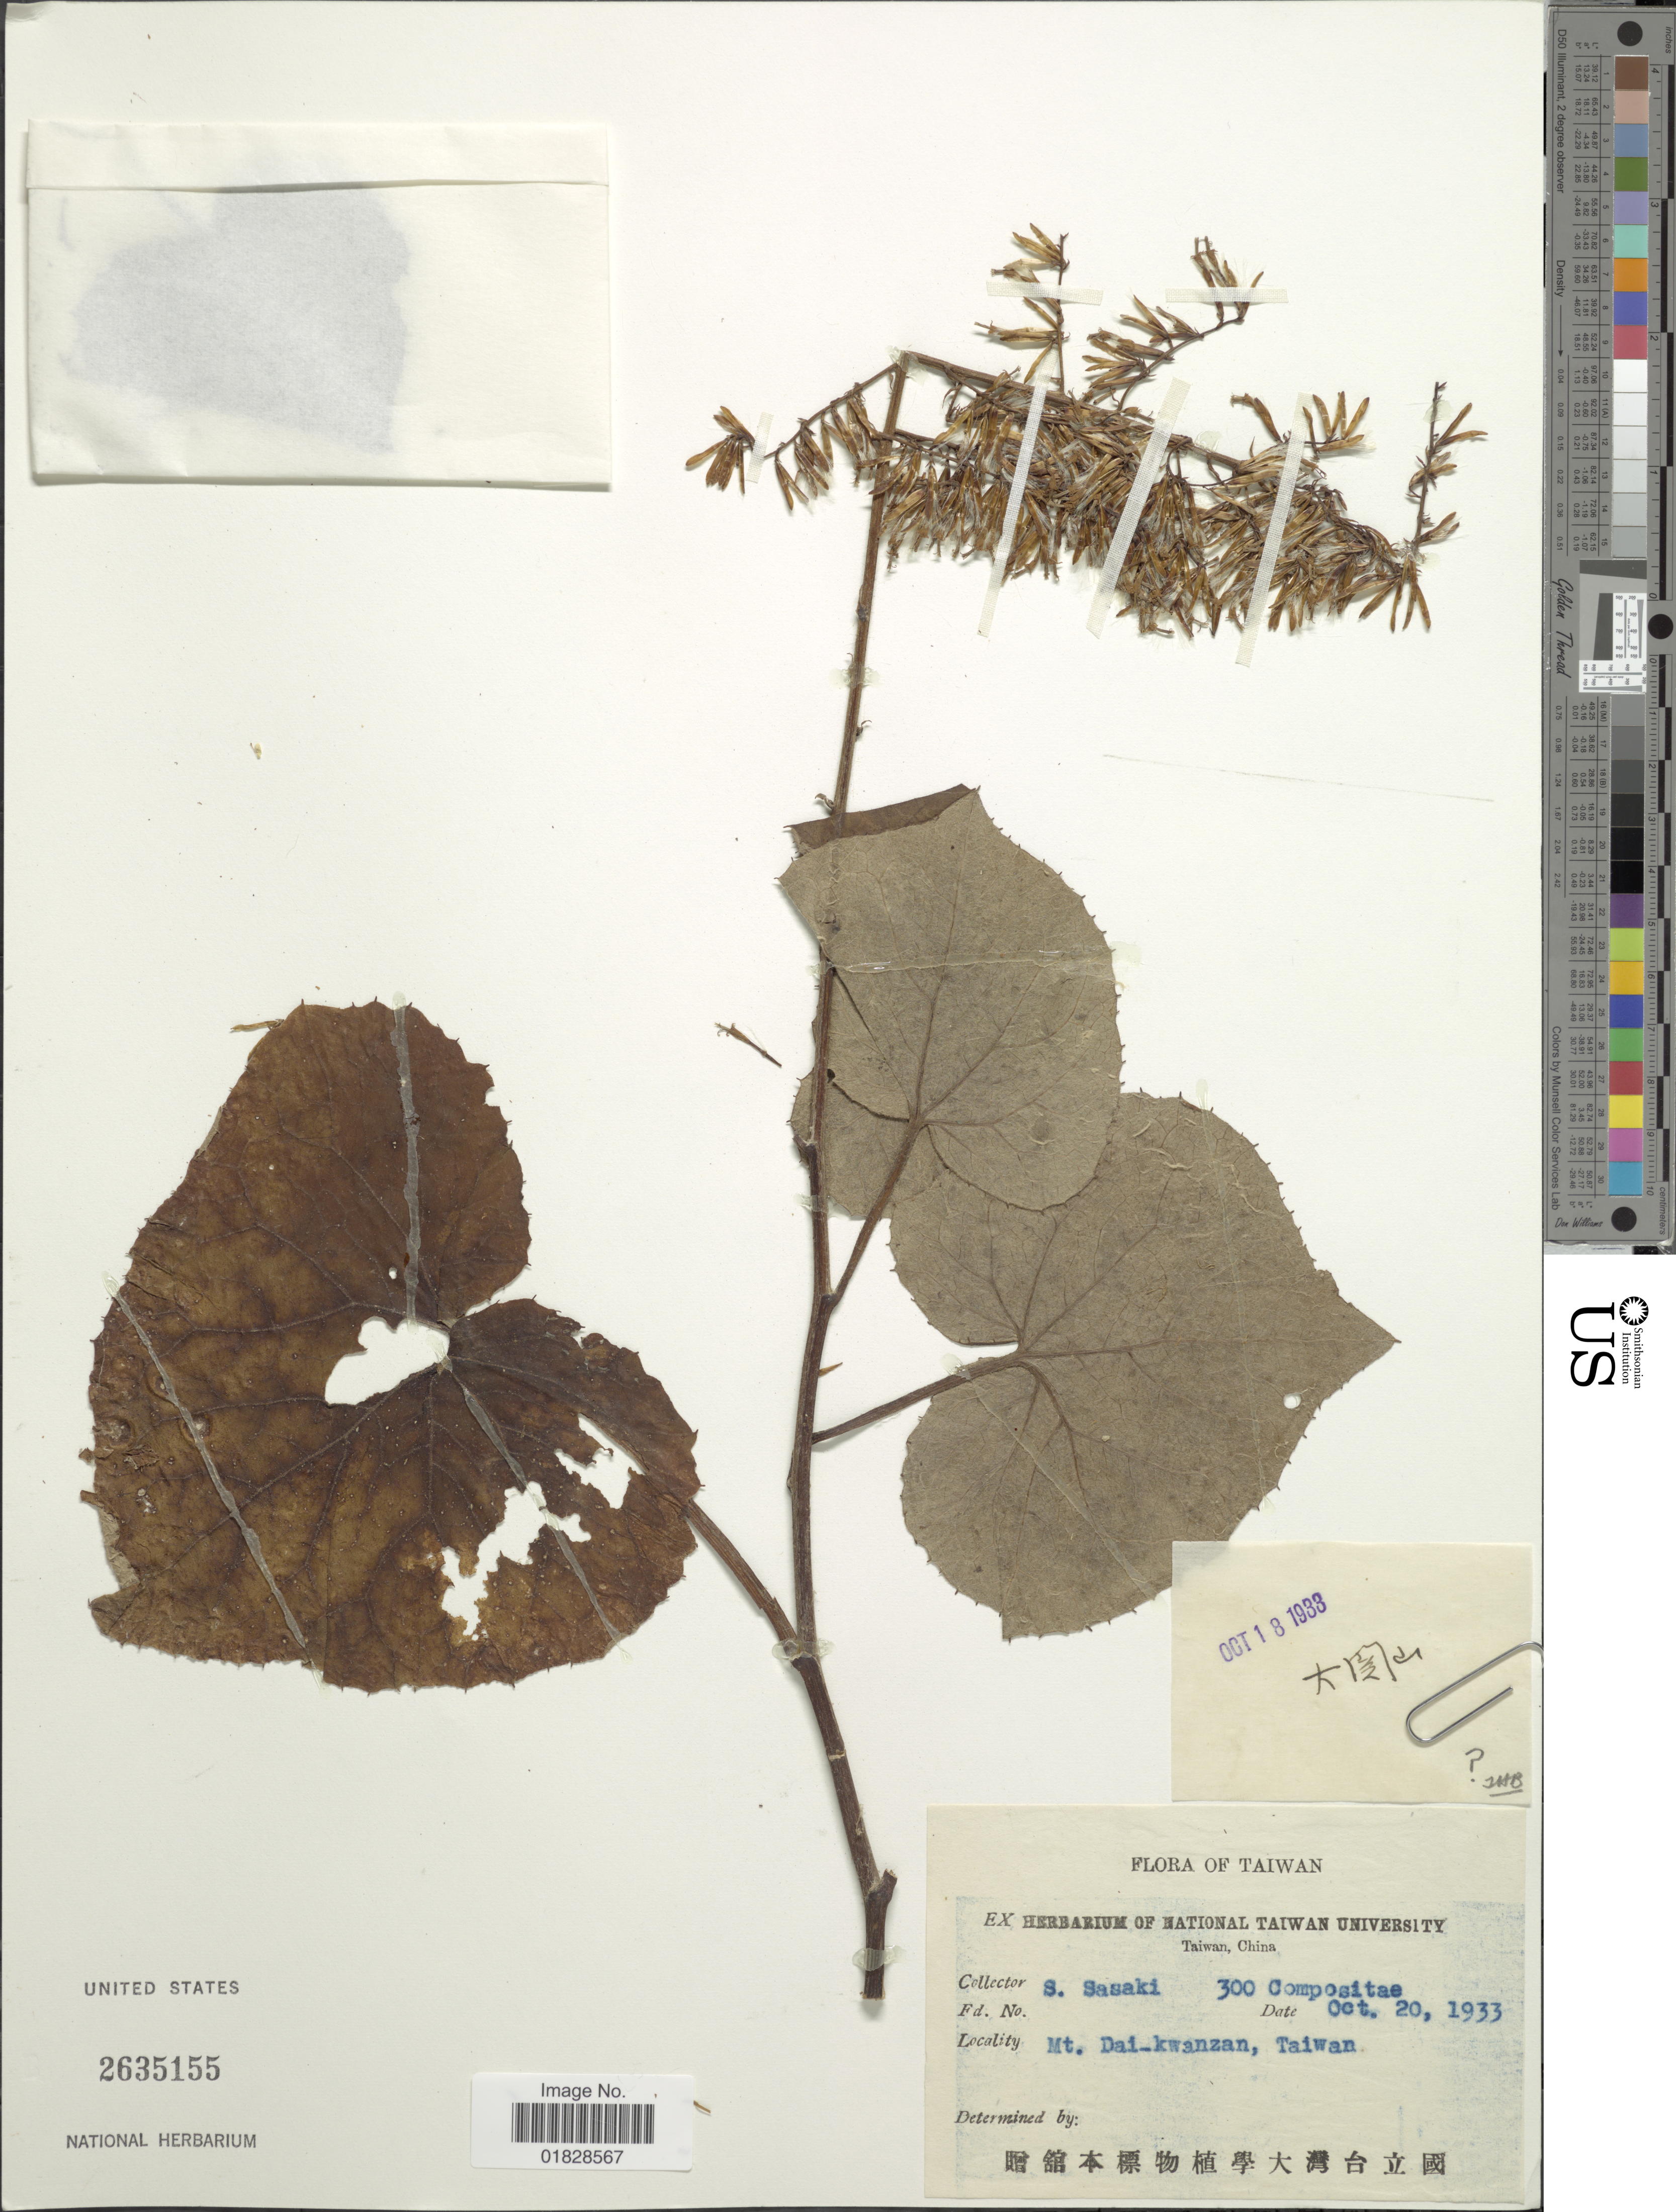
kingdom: Plantae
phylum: Tracheophyta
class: Magnoliopsida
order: Asterales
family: Asteraceae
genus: Parasenecio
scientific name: Parasenecio sp.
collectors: S. Sasaki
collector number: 300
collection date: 1933-10-20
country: Taiwan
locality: Mt. Dai-kwanzan, Taiwan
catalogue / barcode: US 2635155